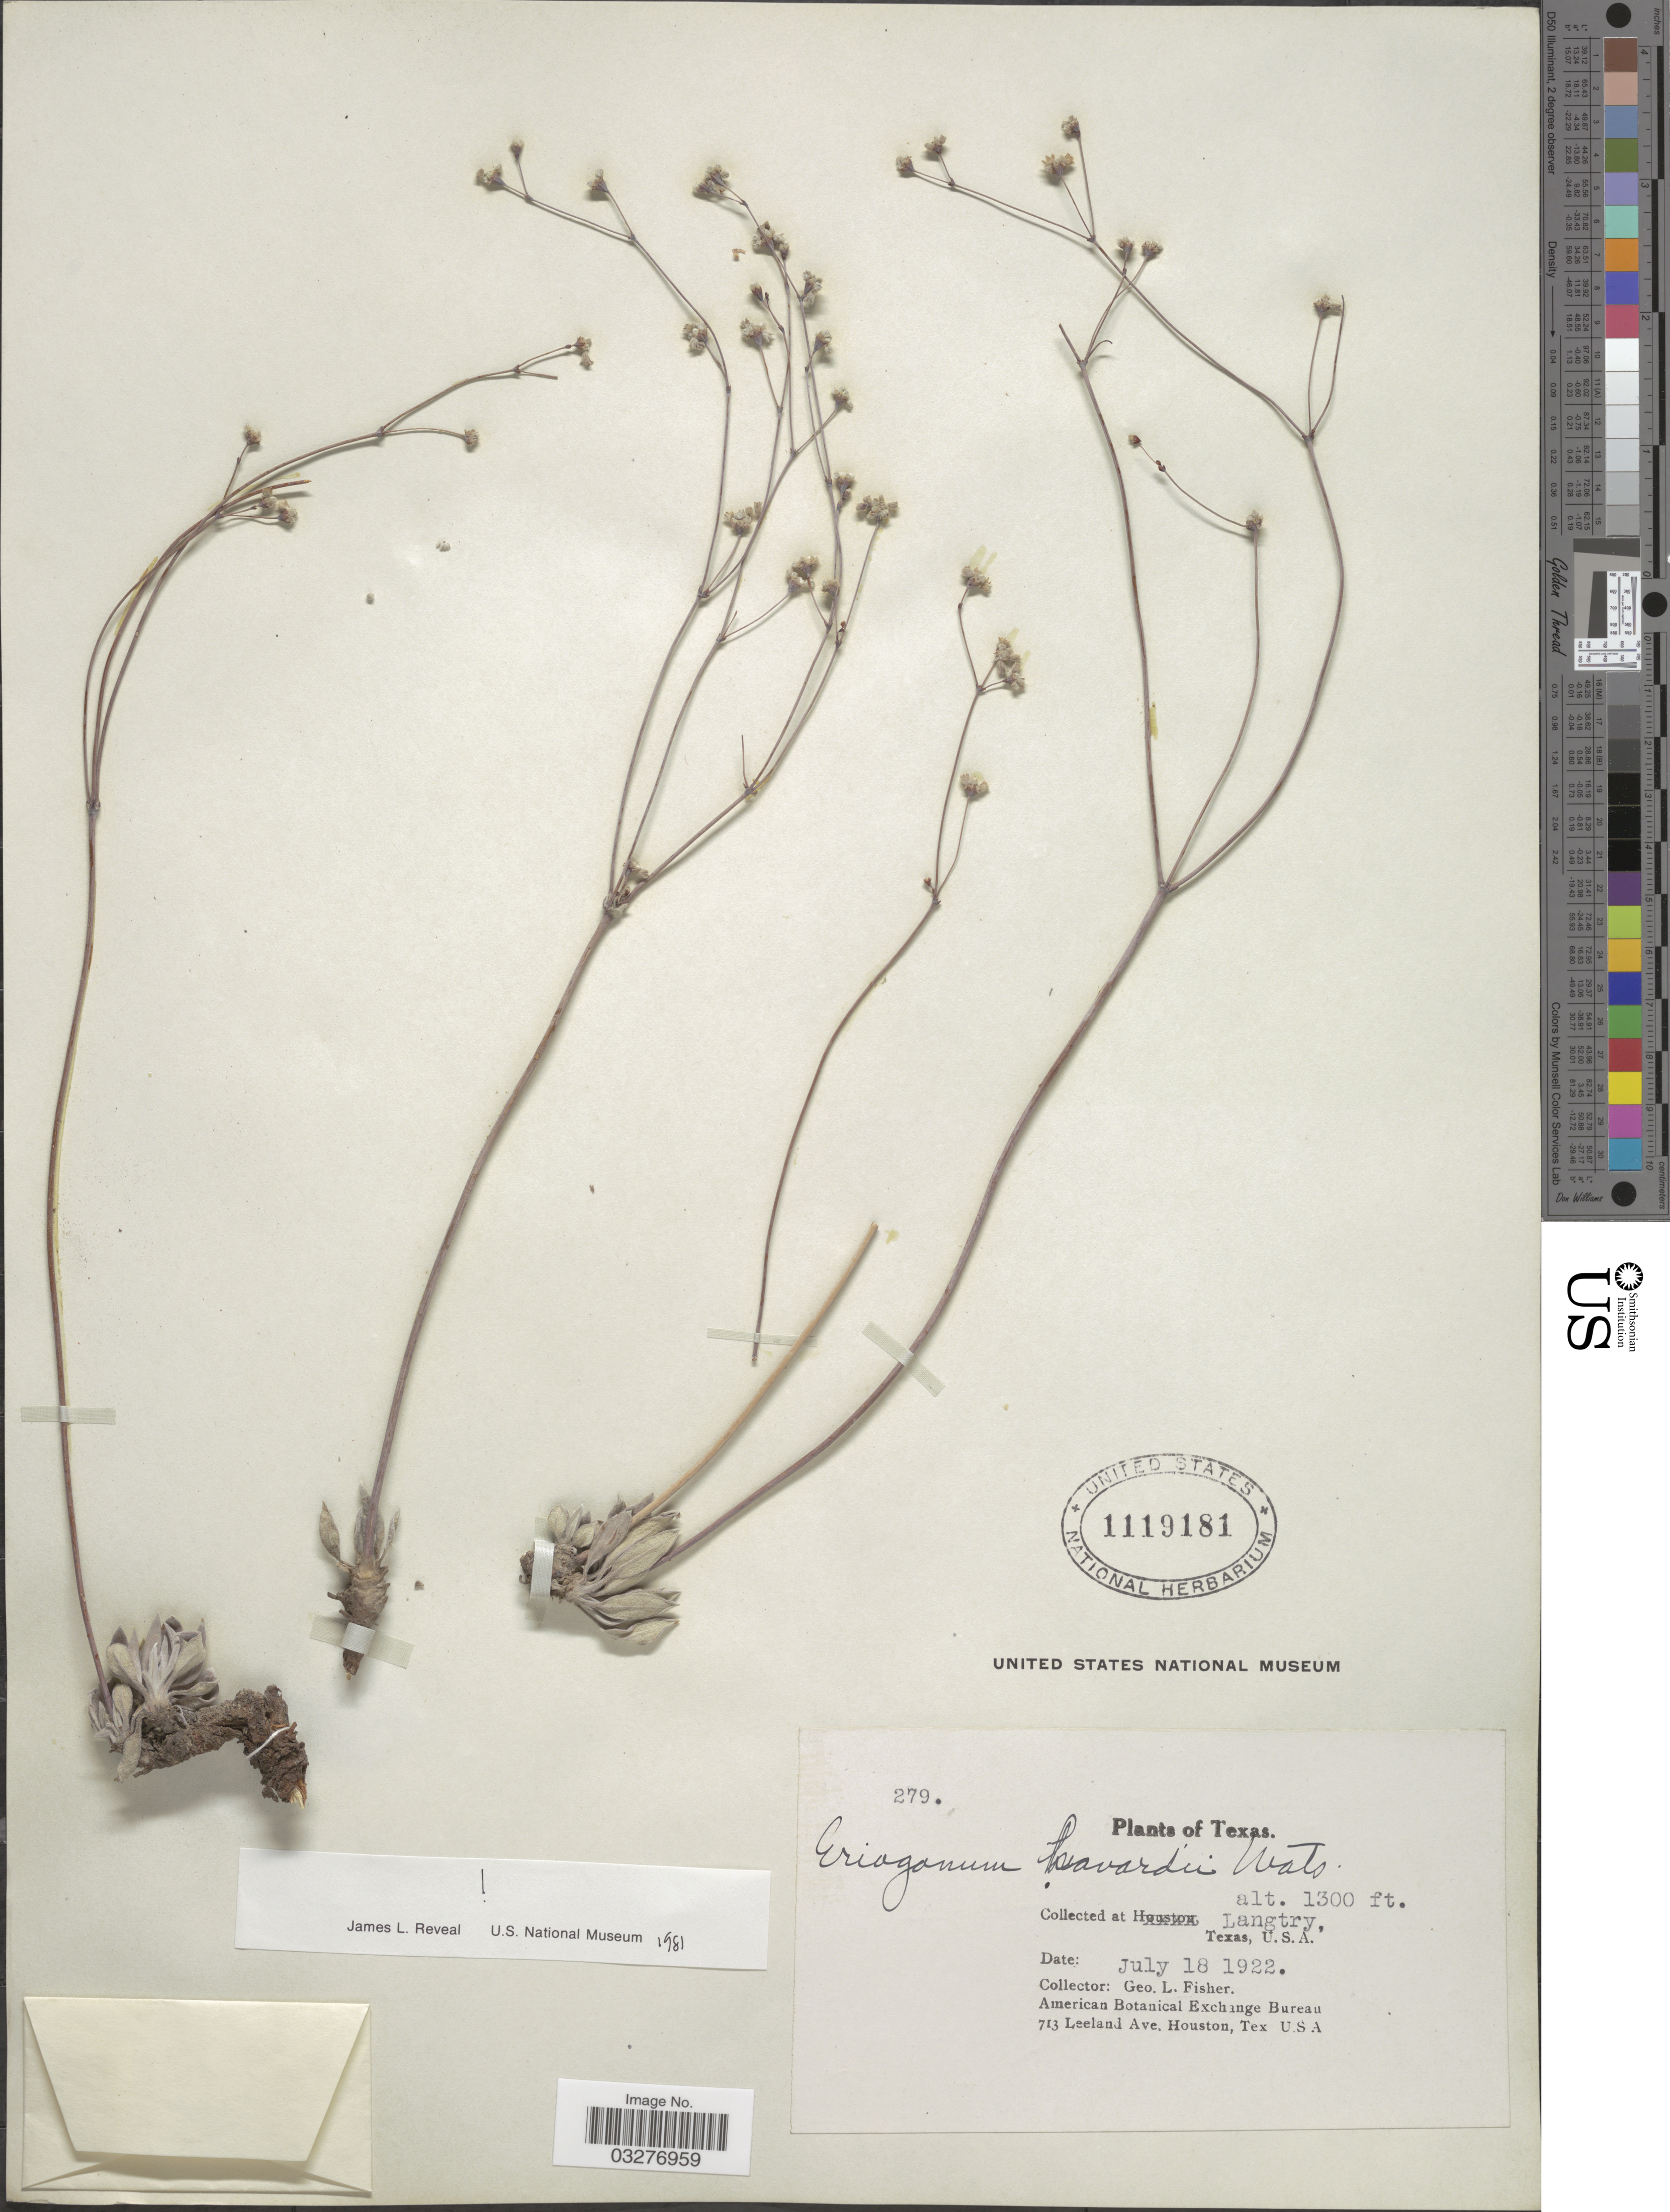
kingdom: Plantae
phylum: Tracheophyta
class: Magnoliopsida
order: Caryophyllales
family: Polygonaceae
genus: Eriogonum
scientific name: Eriogonum havardii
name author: S. Watson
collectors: G. L. Fisher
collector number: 279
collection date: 1922-07-18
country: United States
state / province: Texas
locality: Langtry.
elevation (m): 396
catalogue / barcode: US 1119181